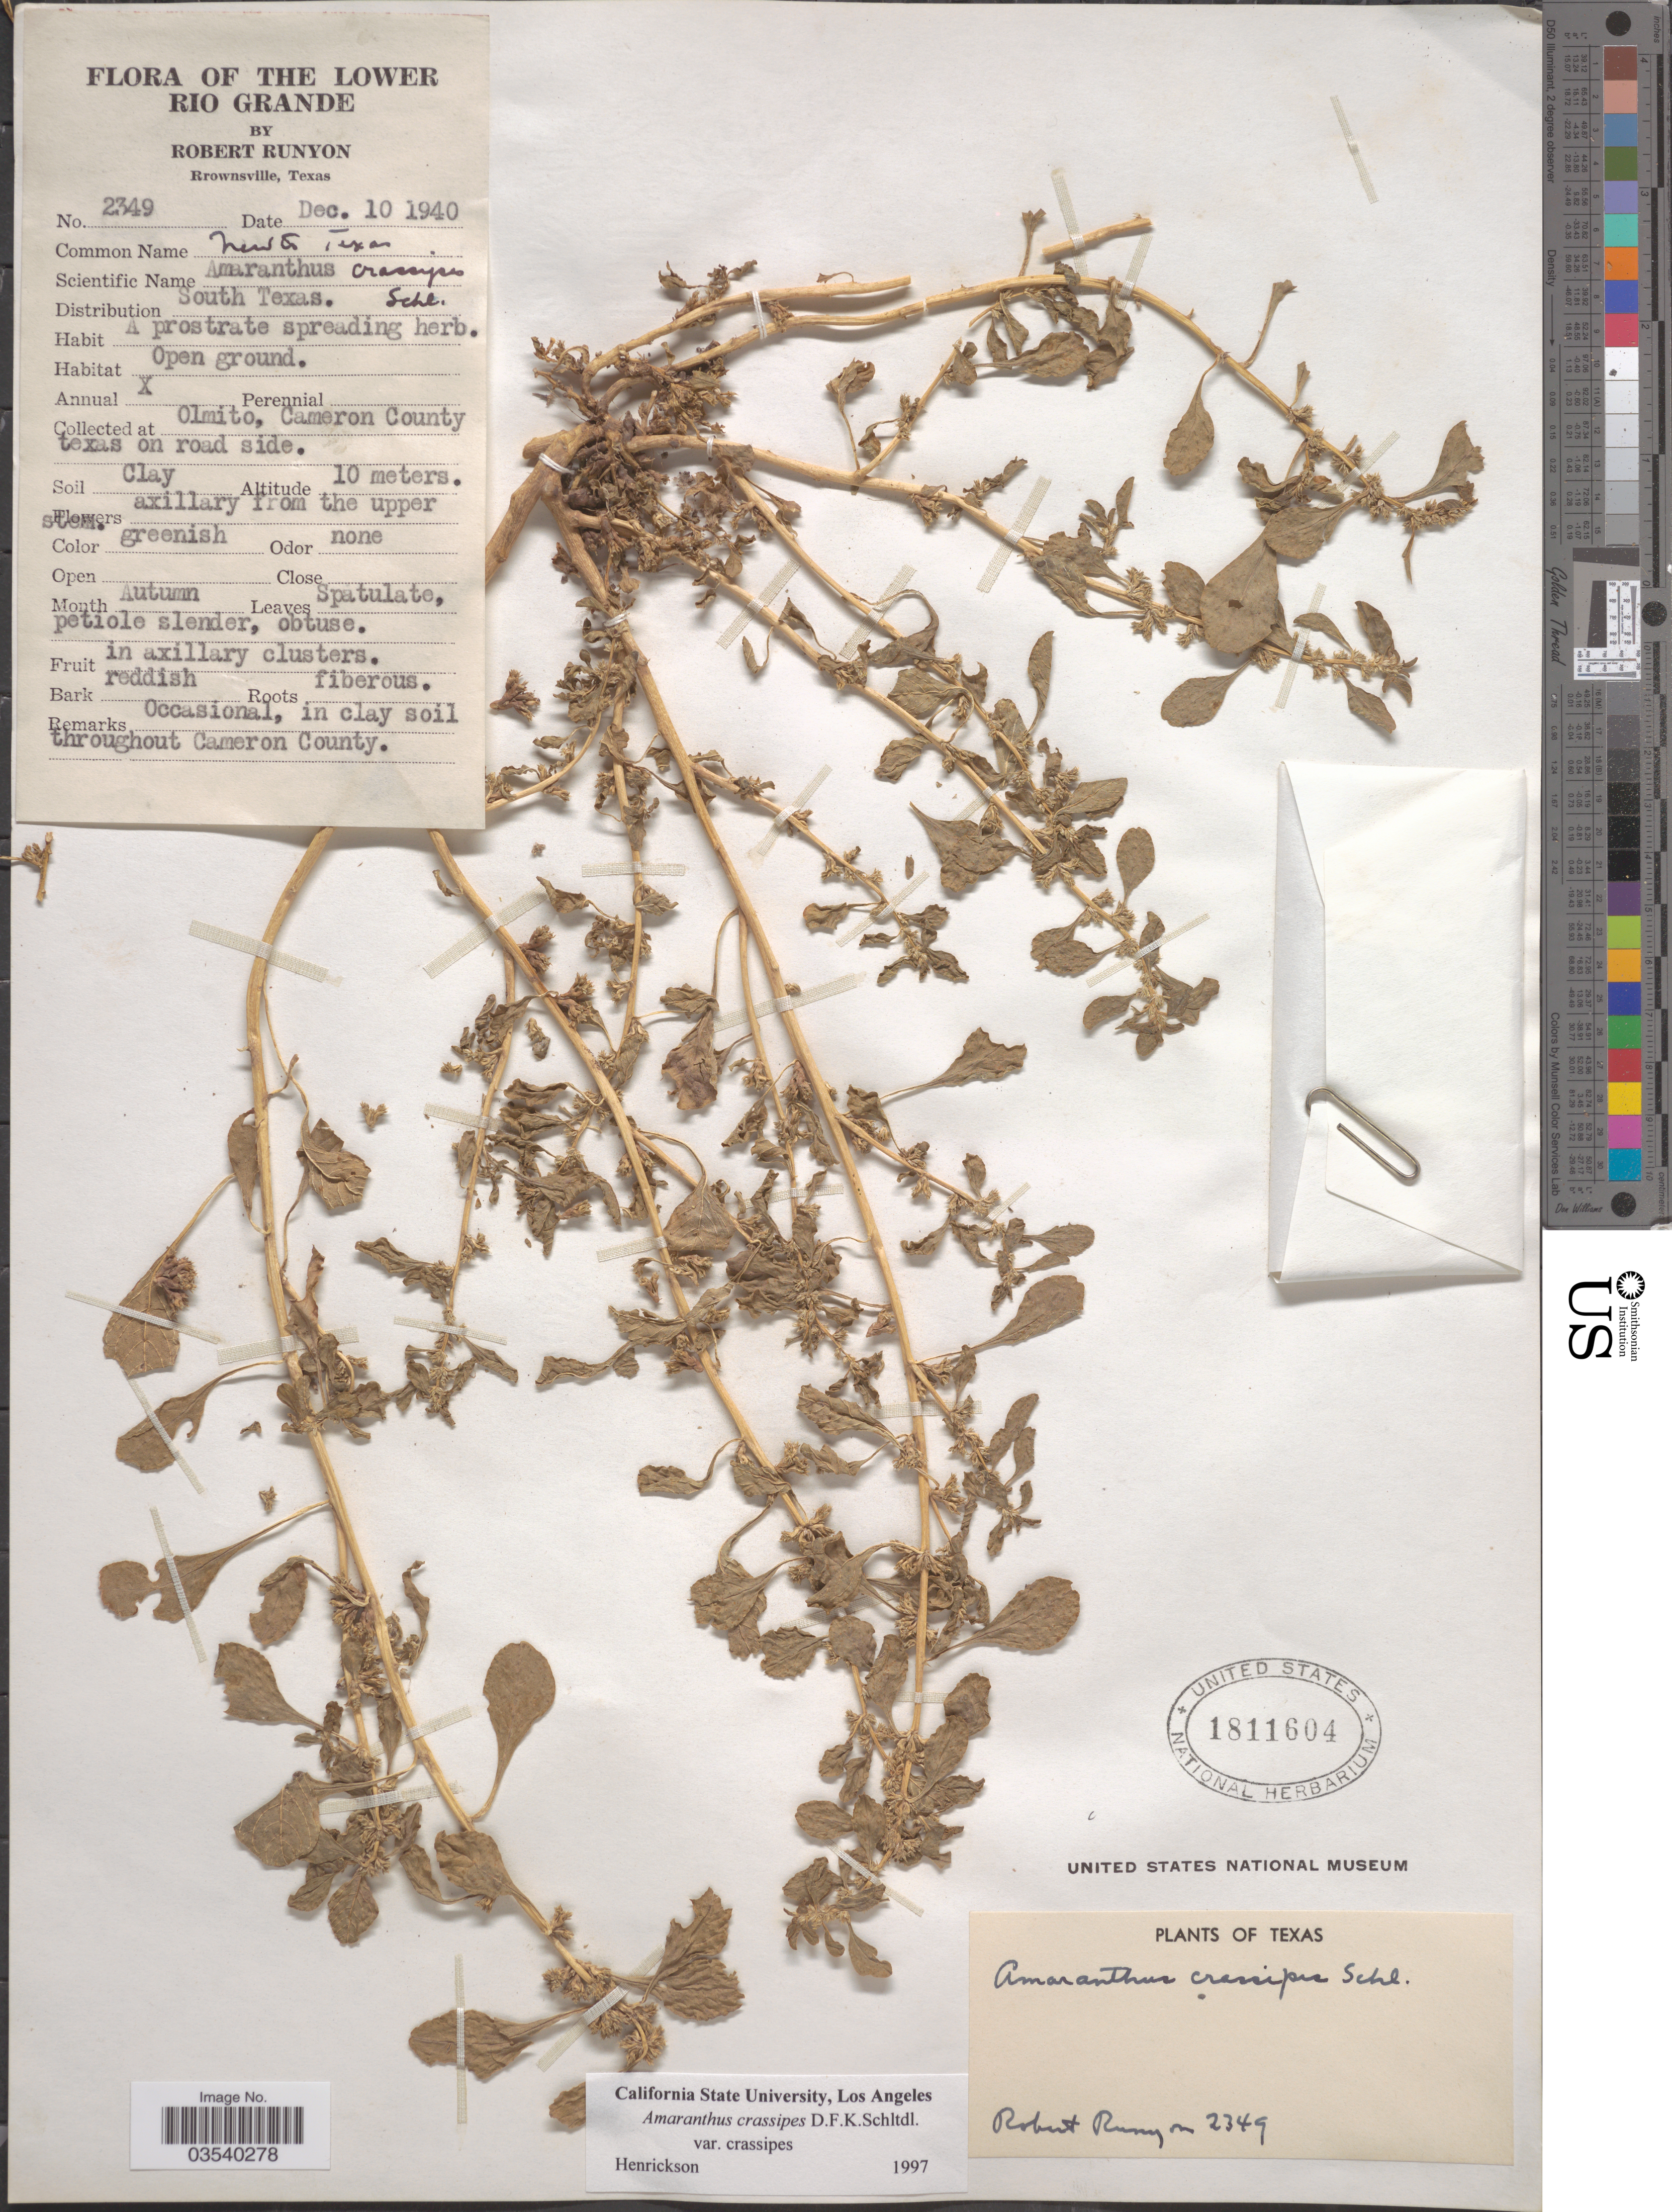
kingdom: Plantae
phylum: Tracheophyta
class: Magnoliopsida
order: Caryophyllales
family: Amaranthaceae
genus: Amaranthus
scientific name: Amaranthus crassipes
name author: Schltdl.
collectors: R. Runyon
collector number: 2349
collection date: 1940-12-10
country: United States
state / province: Texas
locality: Olmito, Cameron County texas on road side.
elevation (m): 10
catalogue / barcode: US 1811604